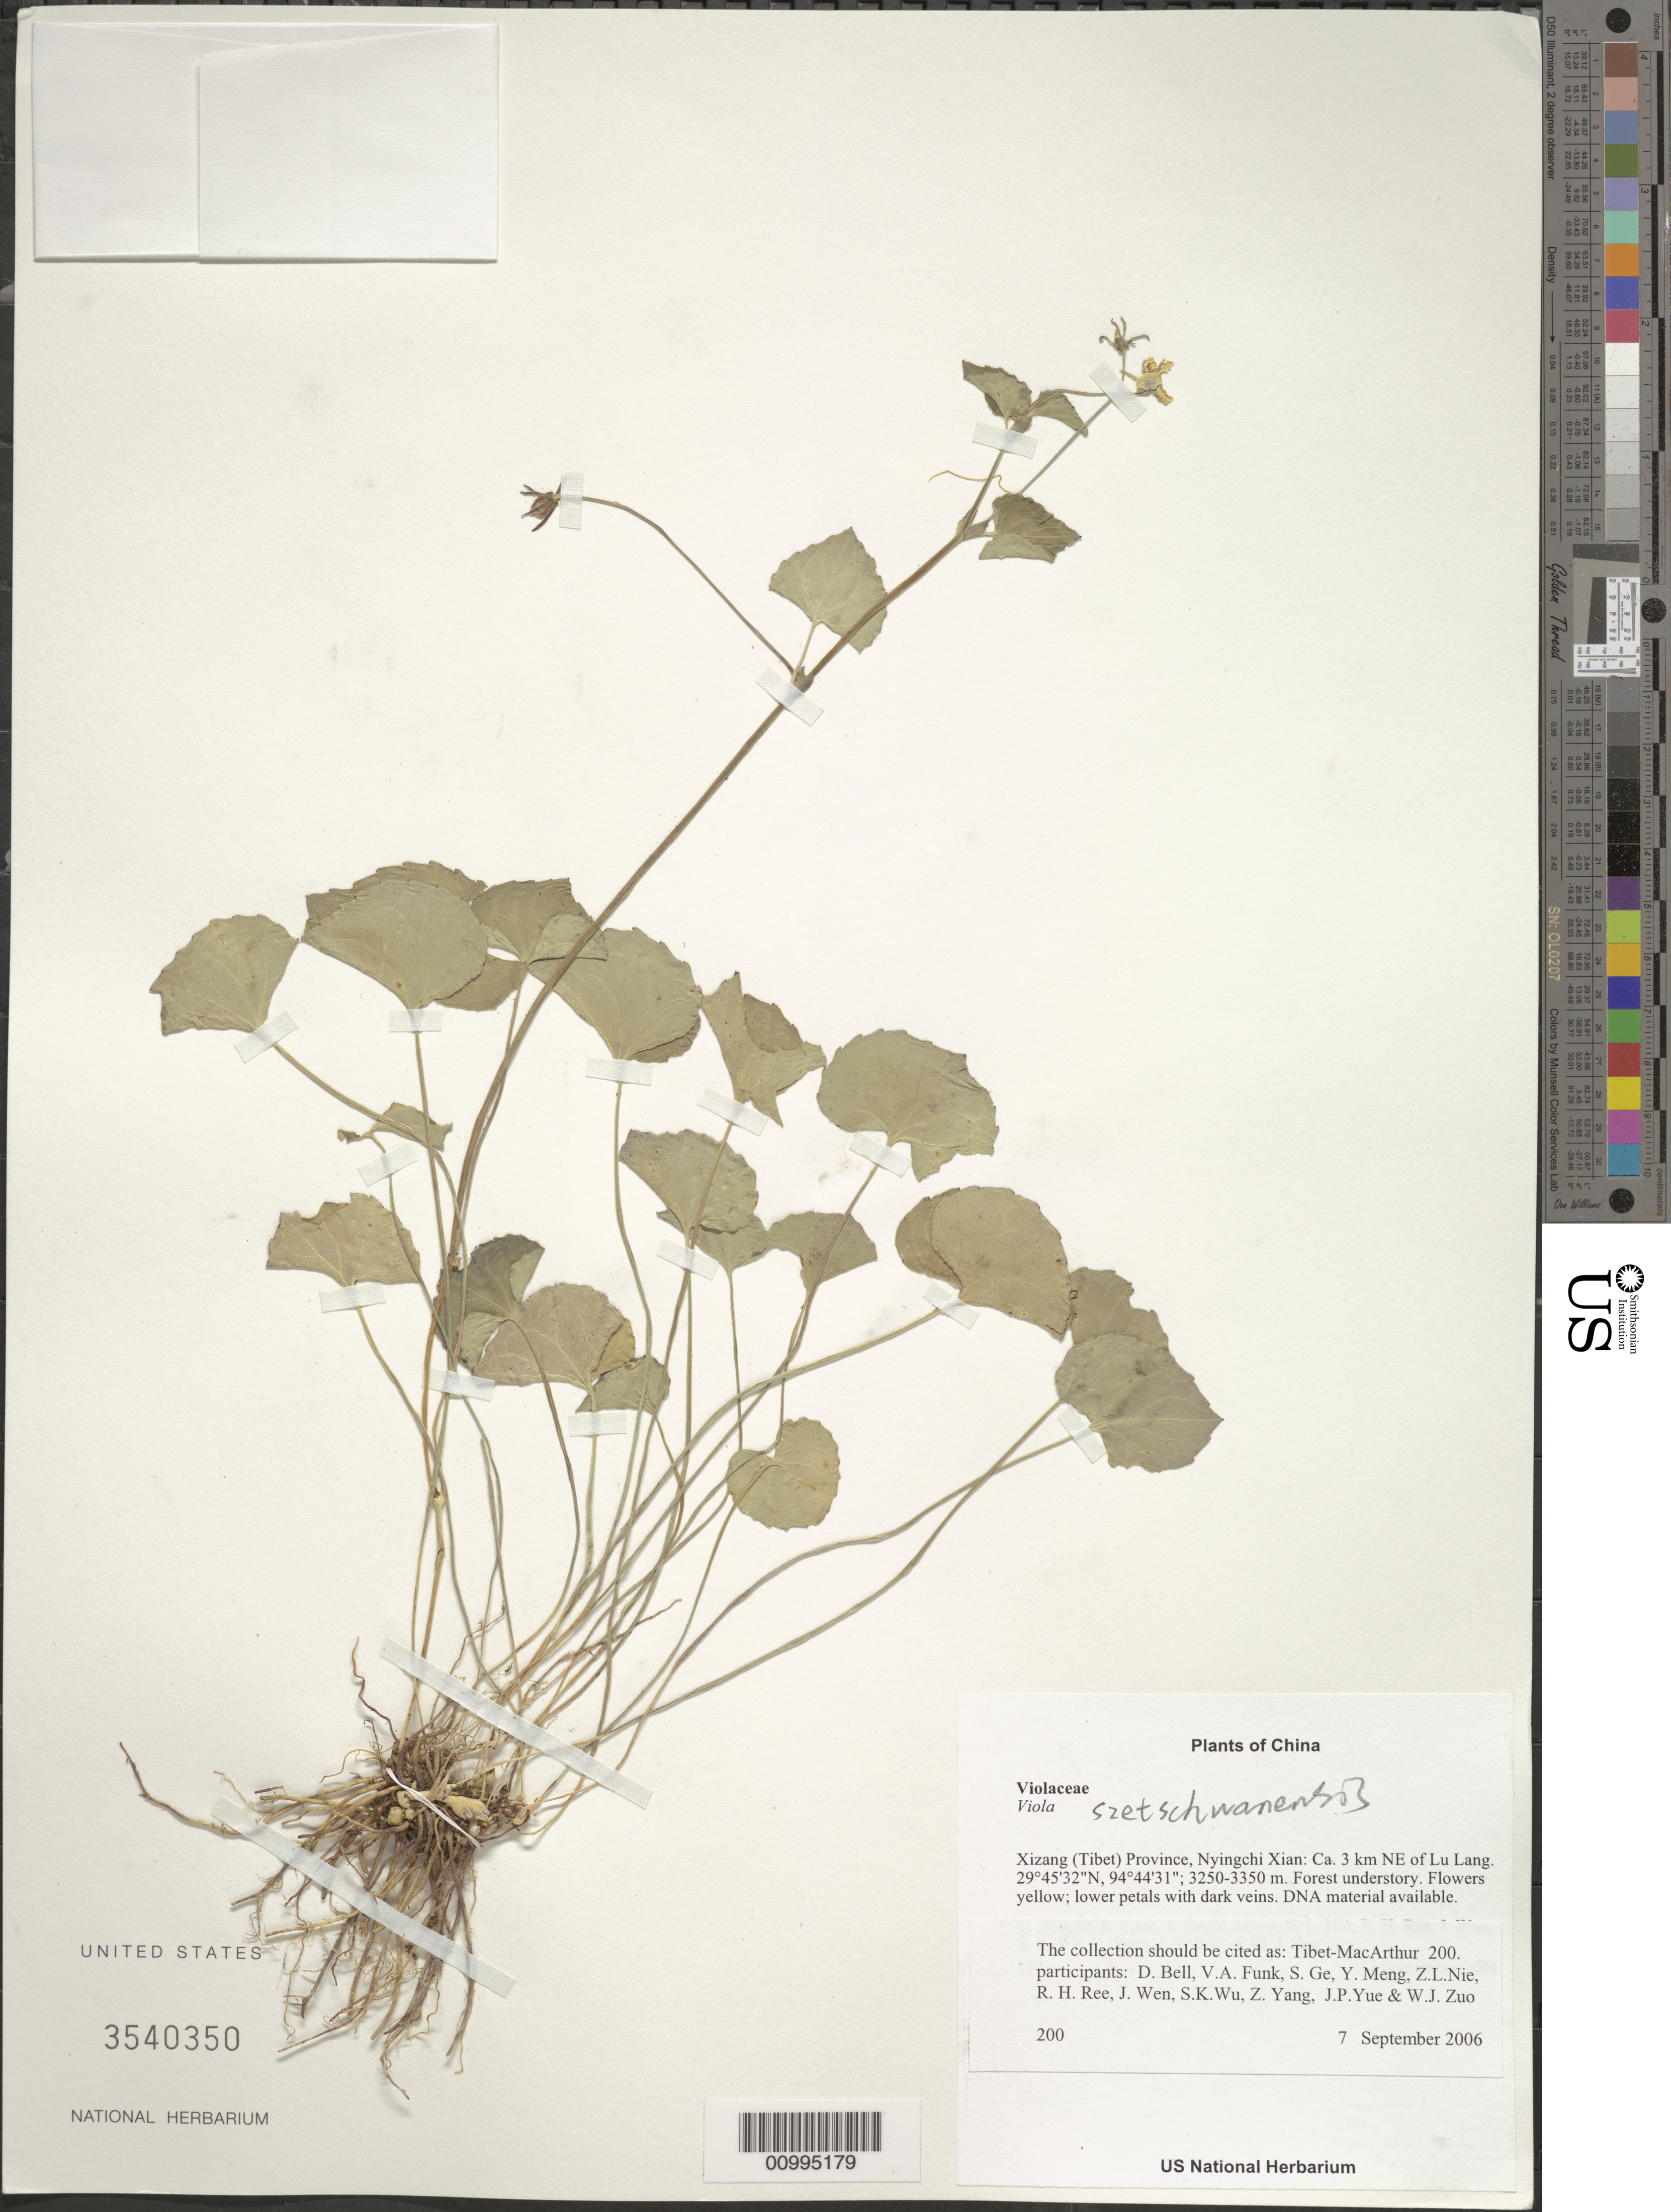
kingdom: Plantae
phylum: Tracheophyta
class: Magnoliopsida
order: Malpighiales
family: Violaceae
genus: Viola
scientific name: Viola sp.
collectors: Tibet-MacArthur, D. A. Bell, V. Funk, S. Ge, Y. Meng, Z. Nie, R. Ree, J. Wen, S. K. Wu, Z. Yang, J. Yue & W. Zuo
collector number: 200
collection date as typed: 07 Sep 2006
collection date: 2006-09-07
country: China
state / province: Xizang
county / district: Nyingchi Xian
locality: Ca. 3 km NE of Lu Lang.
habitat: Mixed broadleaved (Quercus, Betula) and coniferous (Picea) forest and adjacent wet meadows. Forest understory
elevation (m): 3250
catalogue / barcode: US 3540350